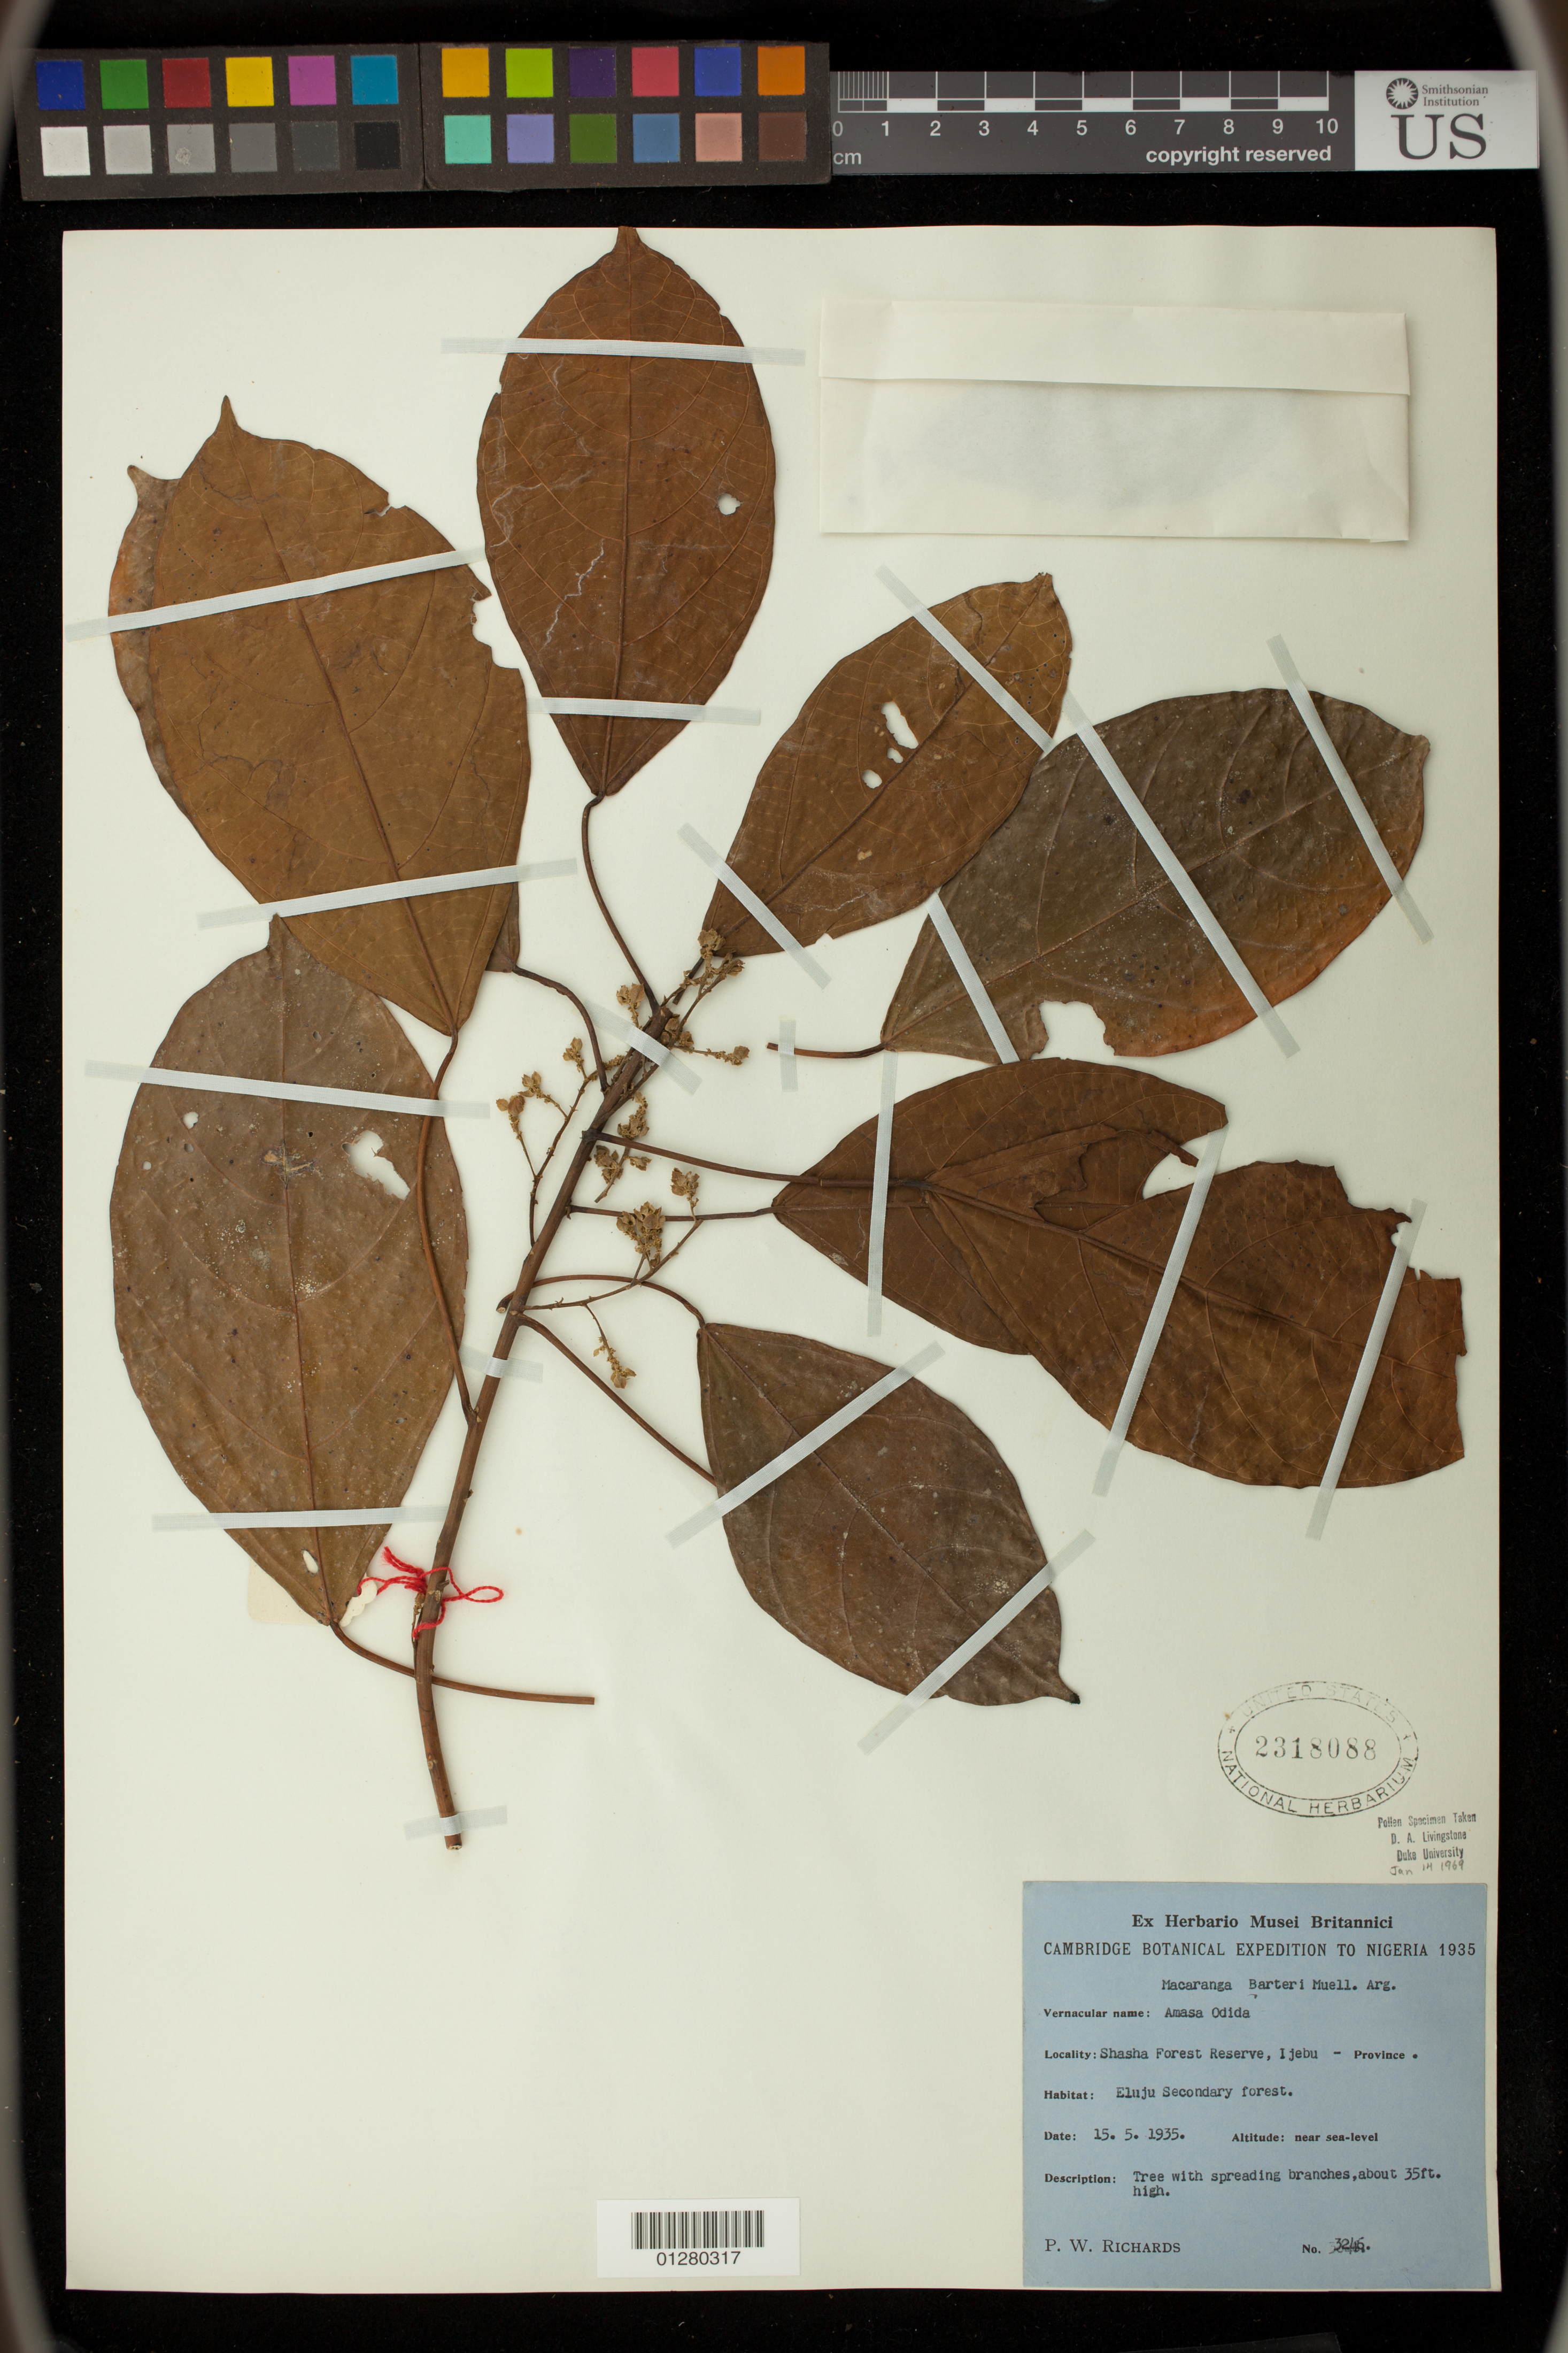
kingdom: Plantae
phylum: Tracheophyta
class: Magnoliopsida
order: Malpighiales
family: Euphorbiaceae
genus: Macaranga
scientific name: Macaranga barteri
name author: Müll. Arg.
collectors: P. Richards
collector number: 3246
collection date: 1935-05-15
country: Nigeria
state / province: Ogun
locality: Shasha Forest Reserve, Ijebu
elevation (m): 0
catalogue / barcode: US 2318088